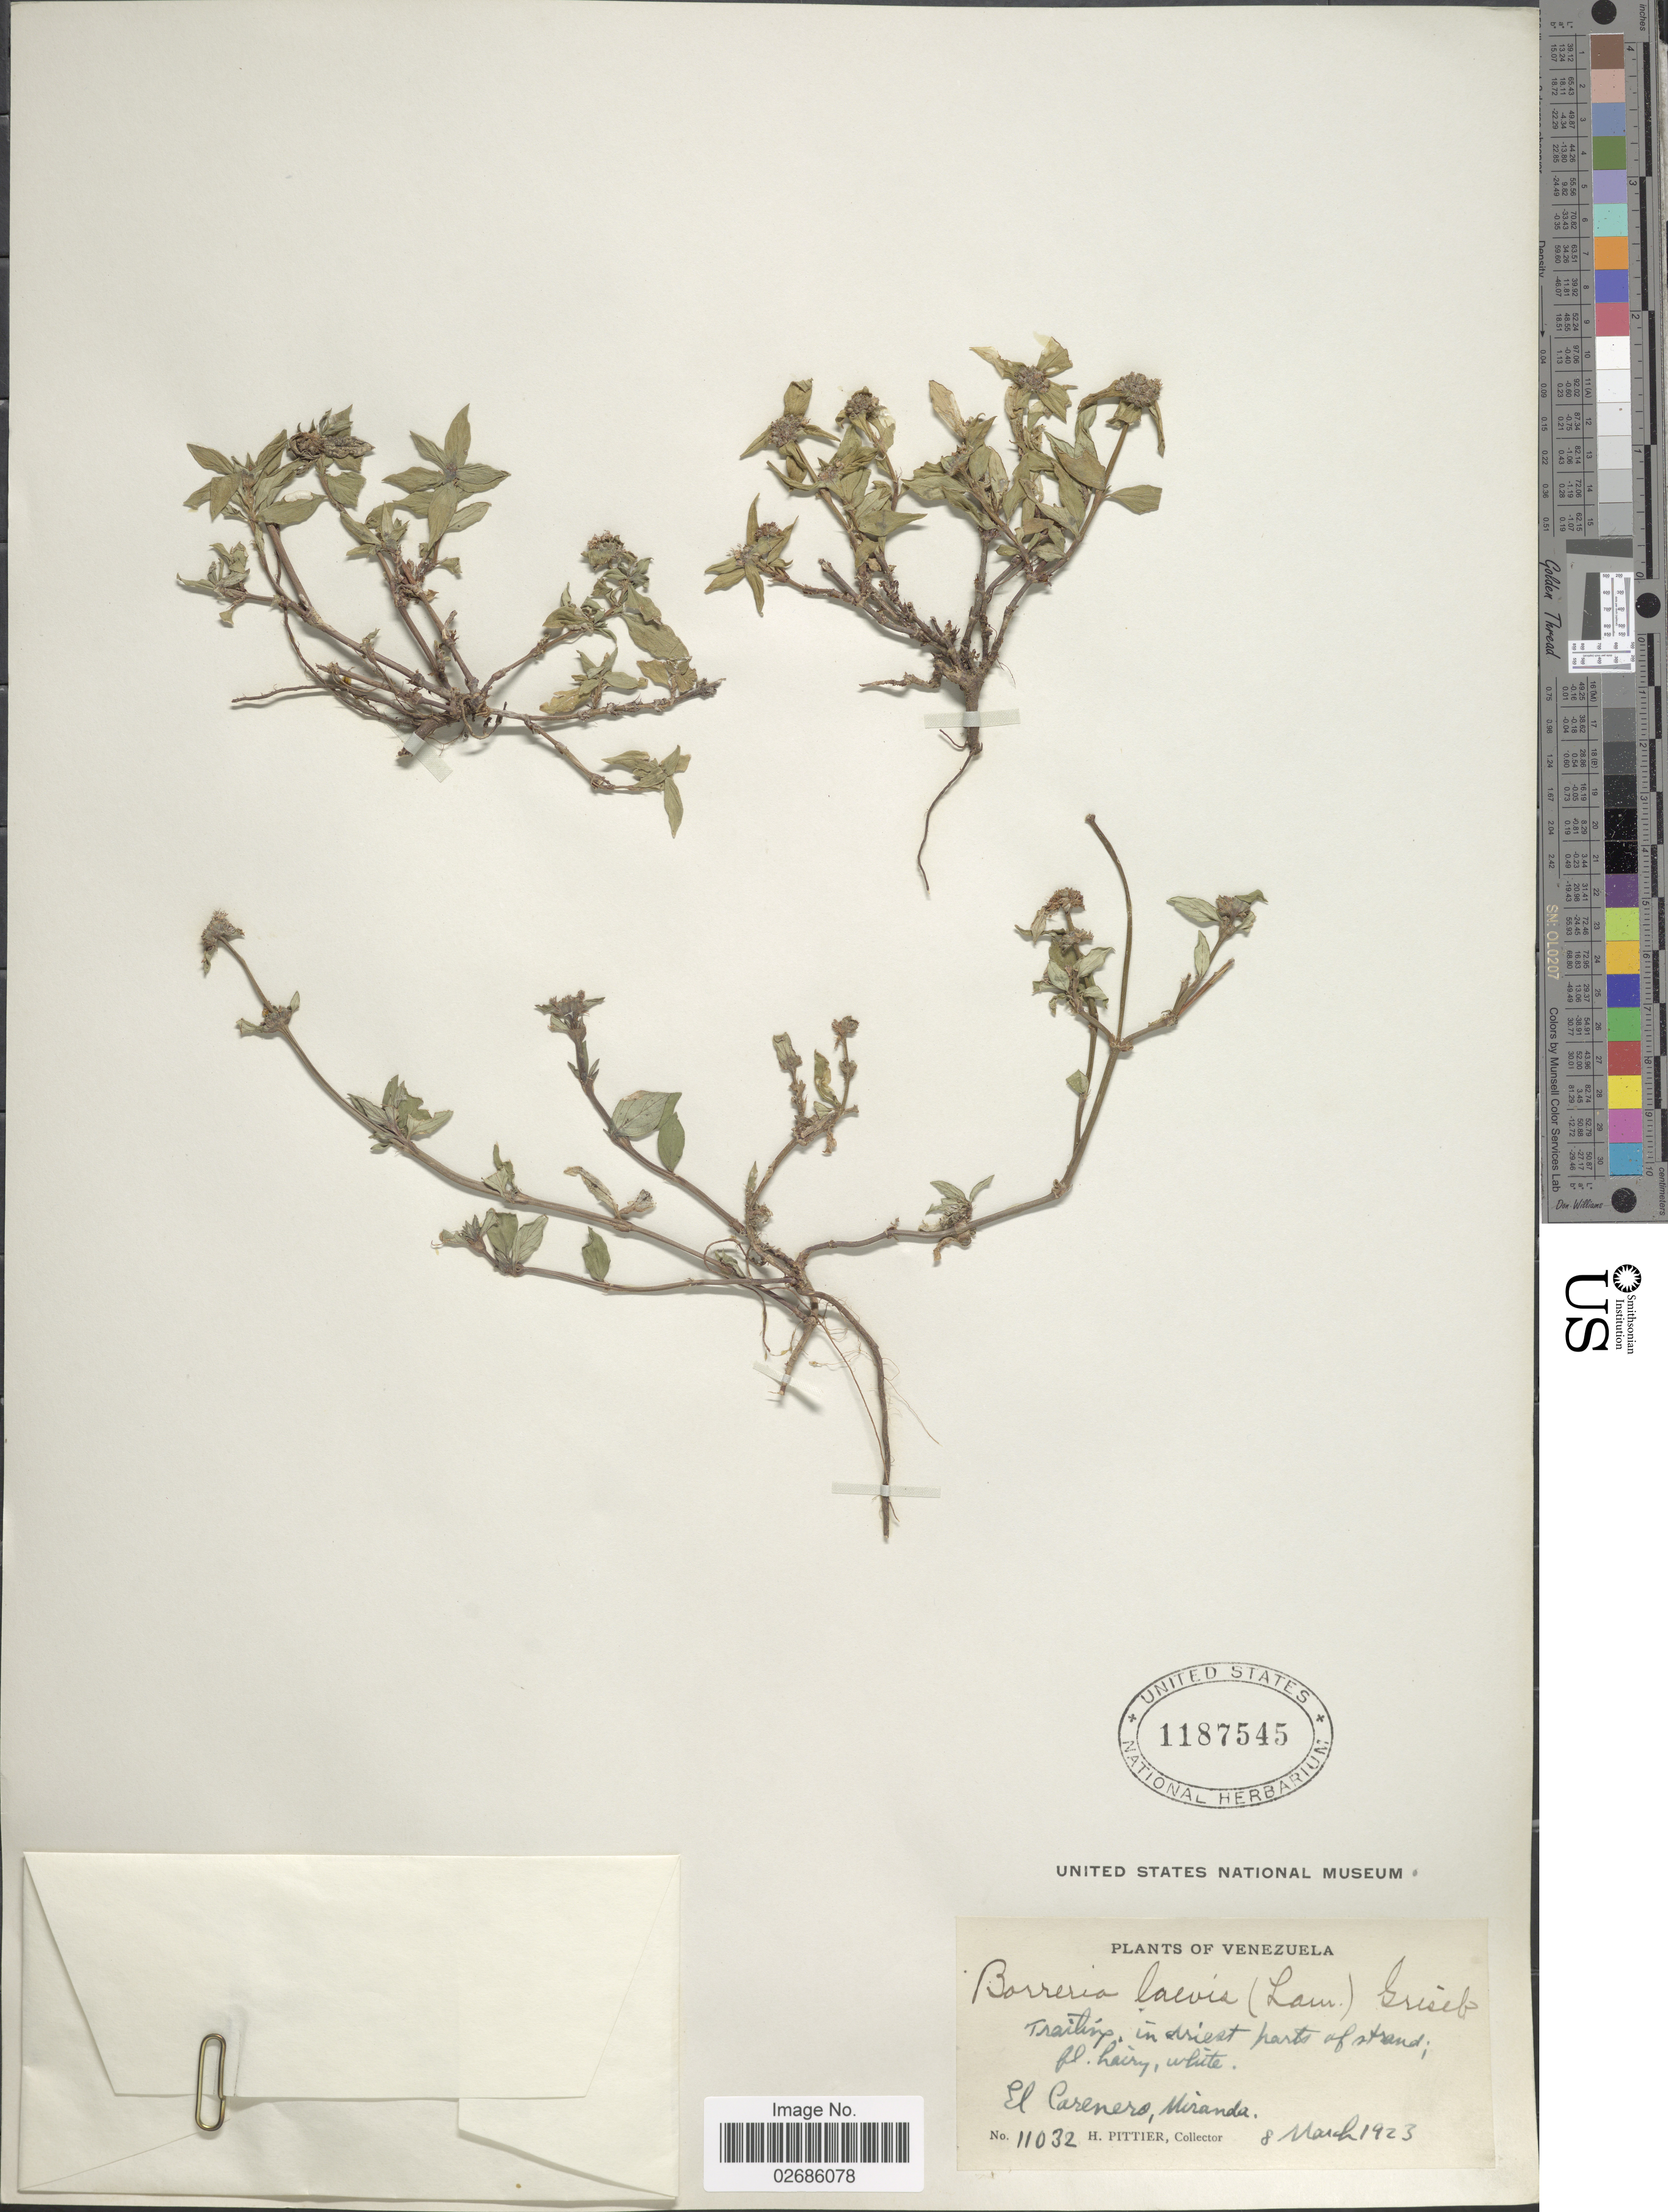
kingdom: Plantae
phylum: Tracheophyta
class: Magnoliopsida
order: Gentianales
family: Rubiaceae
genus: Borreria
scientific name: Borreria assurgens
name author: (Ruiz & Pav.) Griseb.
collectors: H. F. Pittier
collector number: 11032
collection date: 1923-03-08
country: Venezuela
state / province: Miranda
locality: El Carenero.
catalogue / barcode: US 1187545